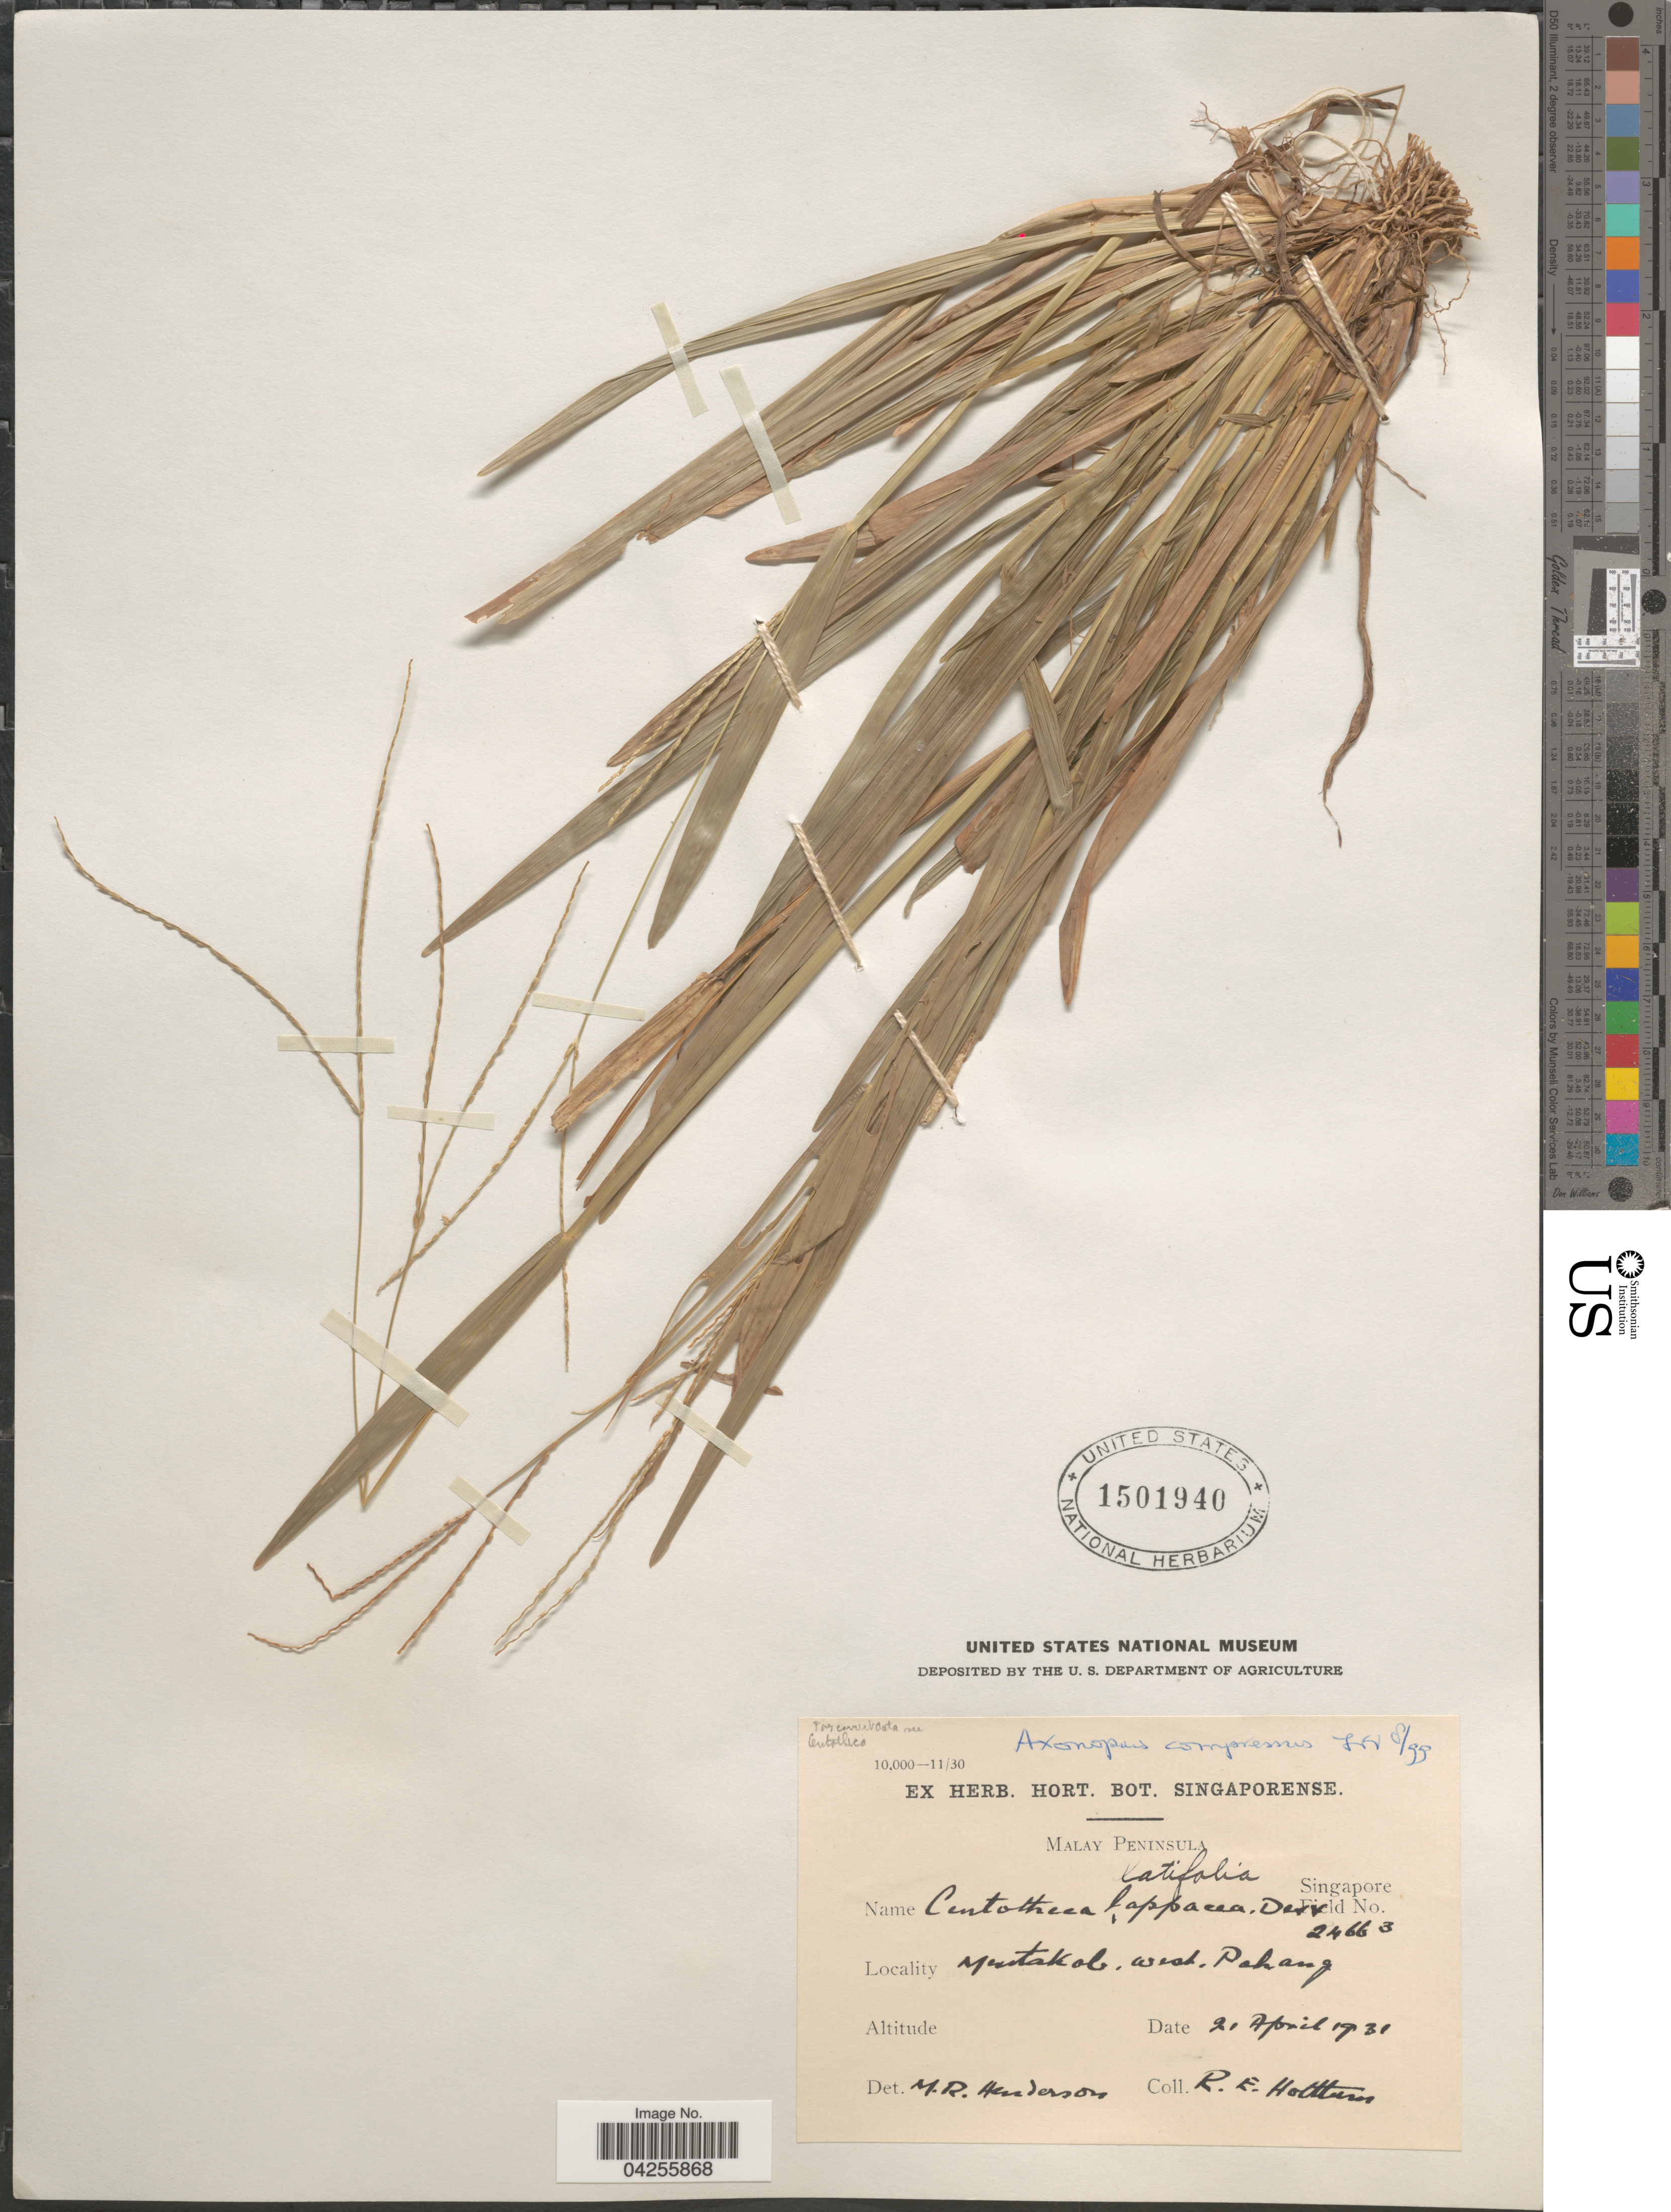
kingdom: Plantae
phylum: Tracheophyta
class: Liliopsida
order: Poales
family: Poaceae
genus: Axonopus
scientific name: Axonopus compressus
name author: (Sw.) P. Beauv.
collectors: R. Hottum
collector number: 24663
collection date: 1931-04-21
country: Malaysia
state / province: Pahang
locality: Malay Peninsula. Mentakab. West Pahang.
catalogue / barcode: US 1501940